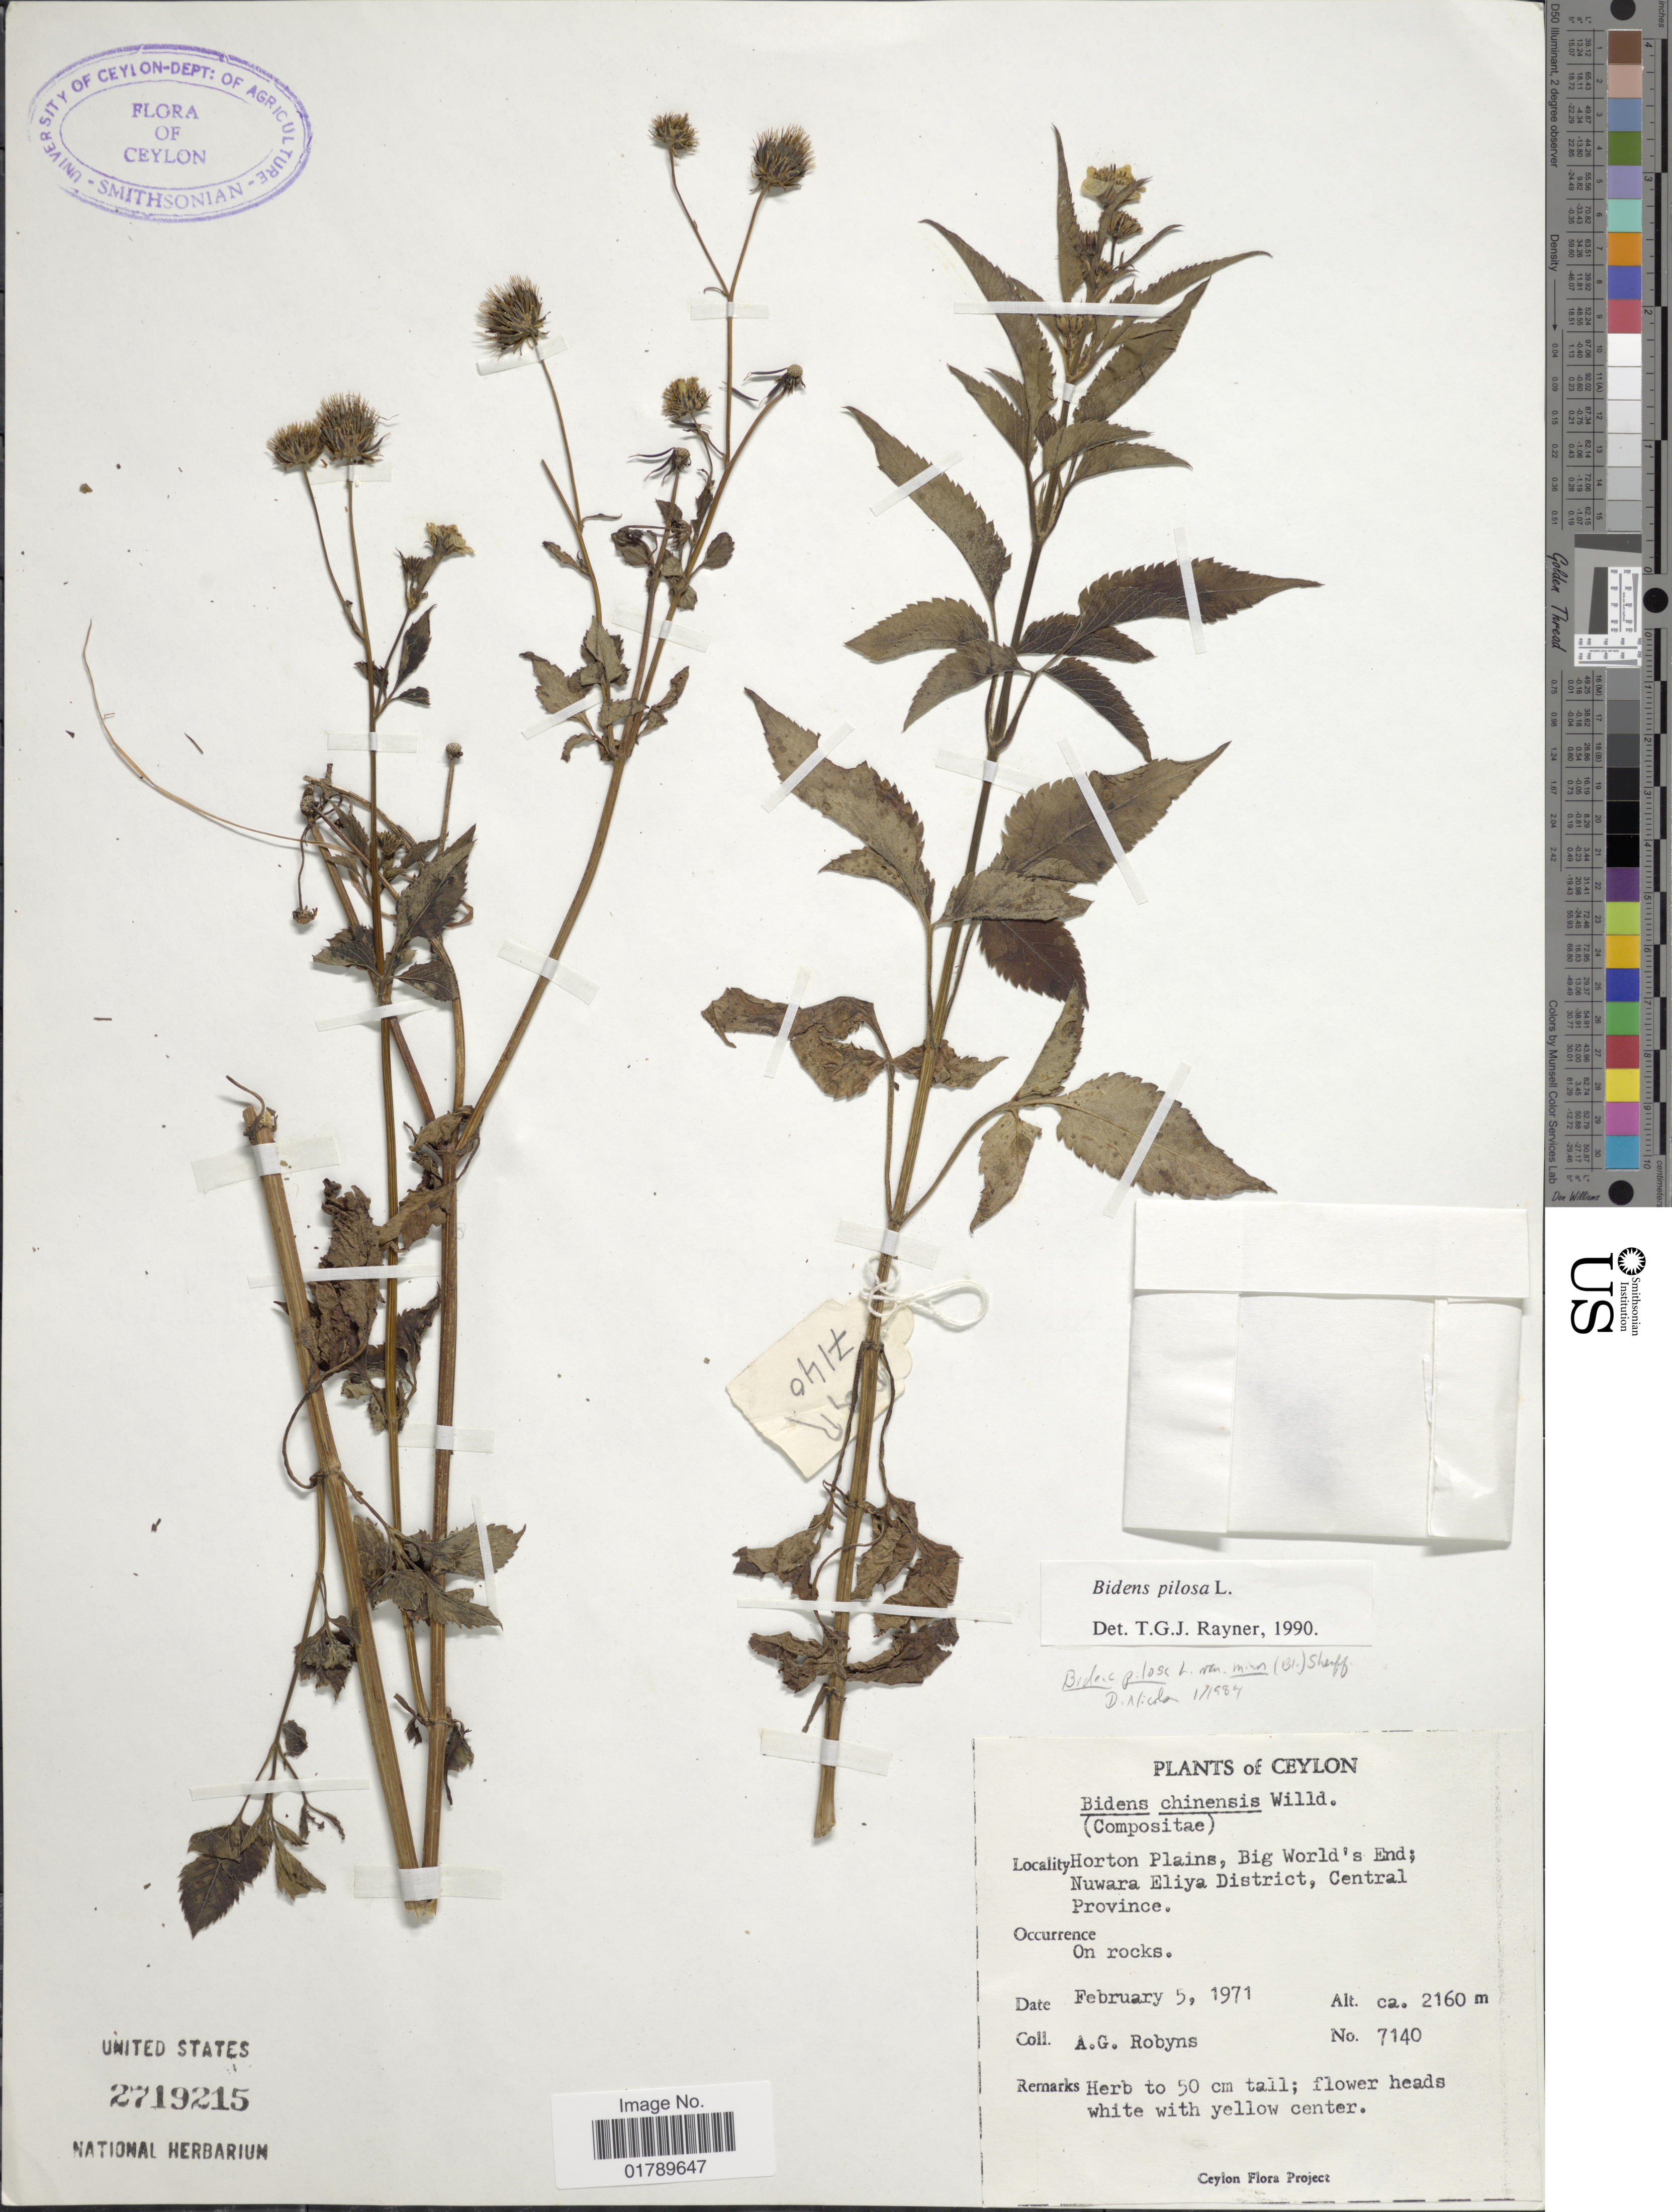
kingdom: Plantae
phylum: Tracheophyta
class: Magnoliopsida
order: Asterales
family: Asteraceae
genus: Bidens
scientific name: Bidens pilosa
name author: L.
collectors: A. Robyns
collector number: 7140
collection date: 1971-02-05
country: Sri Lanka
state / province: Central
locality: Ceylon. Horton Plains, Big World's End; Nuwara Eliya District, Central Province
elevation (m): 2160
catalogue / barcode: US 2719215